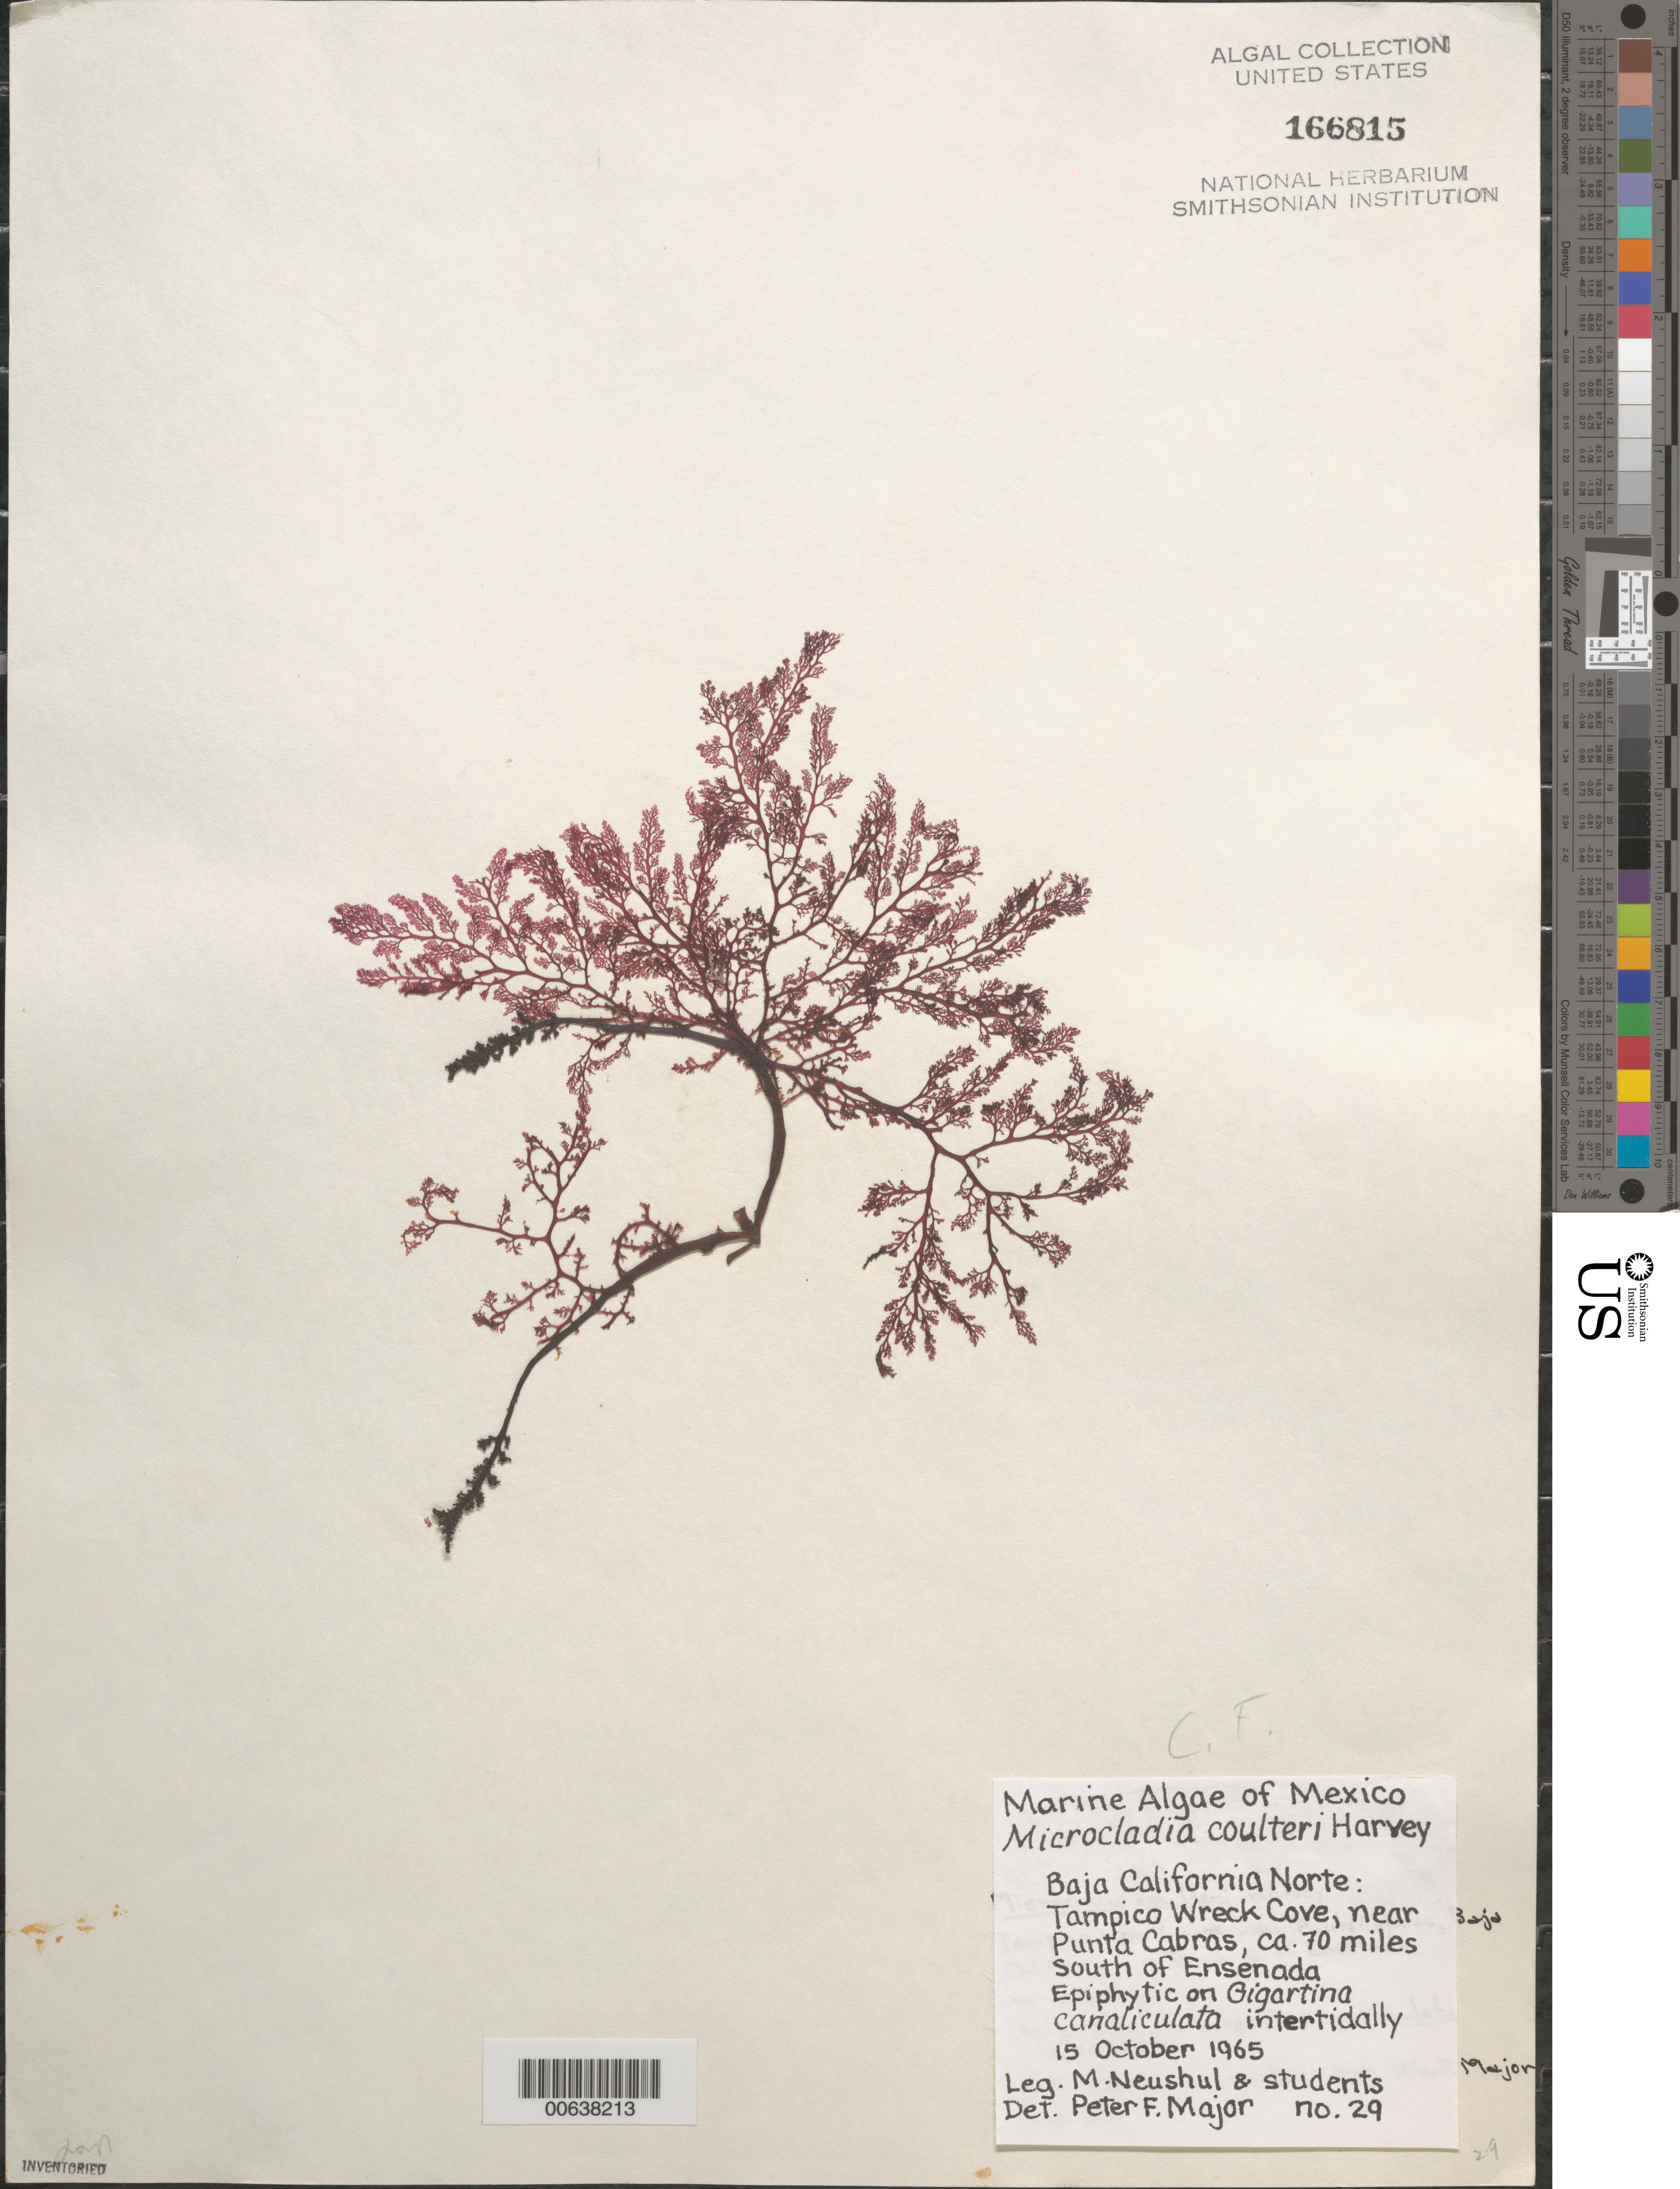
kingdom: Plantae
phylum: Rhodophyta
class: Florideophyceae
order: Ceramiales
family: Ceramiaceae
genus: Microcladia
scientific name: Microcladia coulteri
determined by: Major, P. F.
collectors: M. Neushul & Students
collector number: Major 29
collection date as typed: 15 Oct 1965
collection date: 1965-10-15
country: Mexico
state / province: Baja California Norte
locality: Tampico Wreck Cove, near Punta Cabras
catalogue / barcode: US 166815